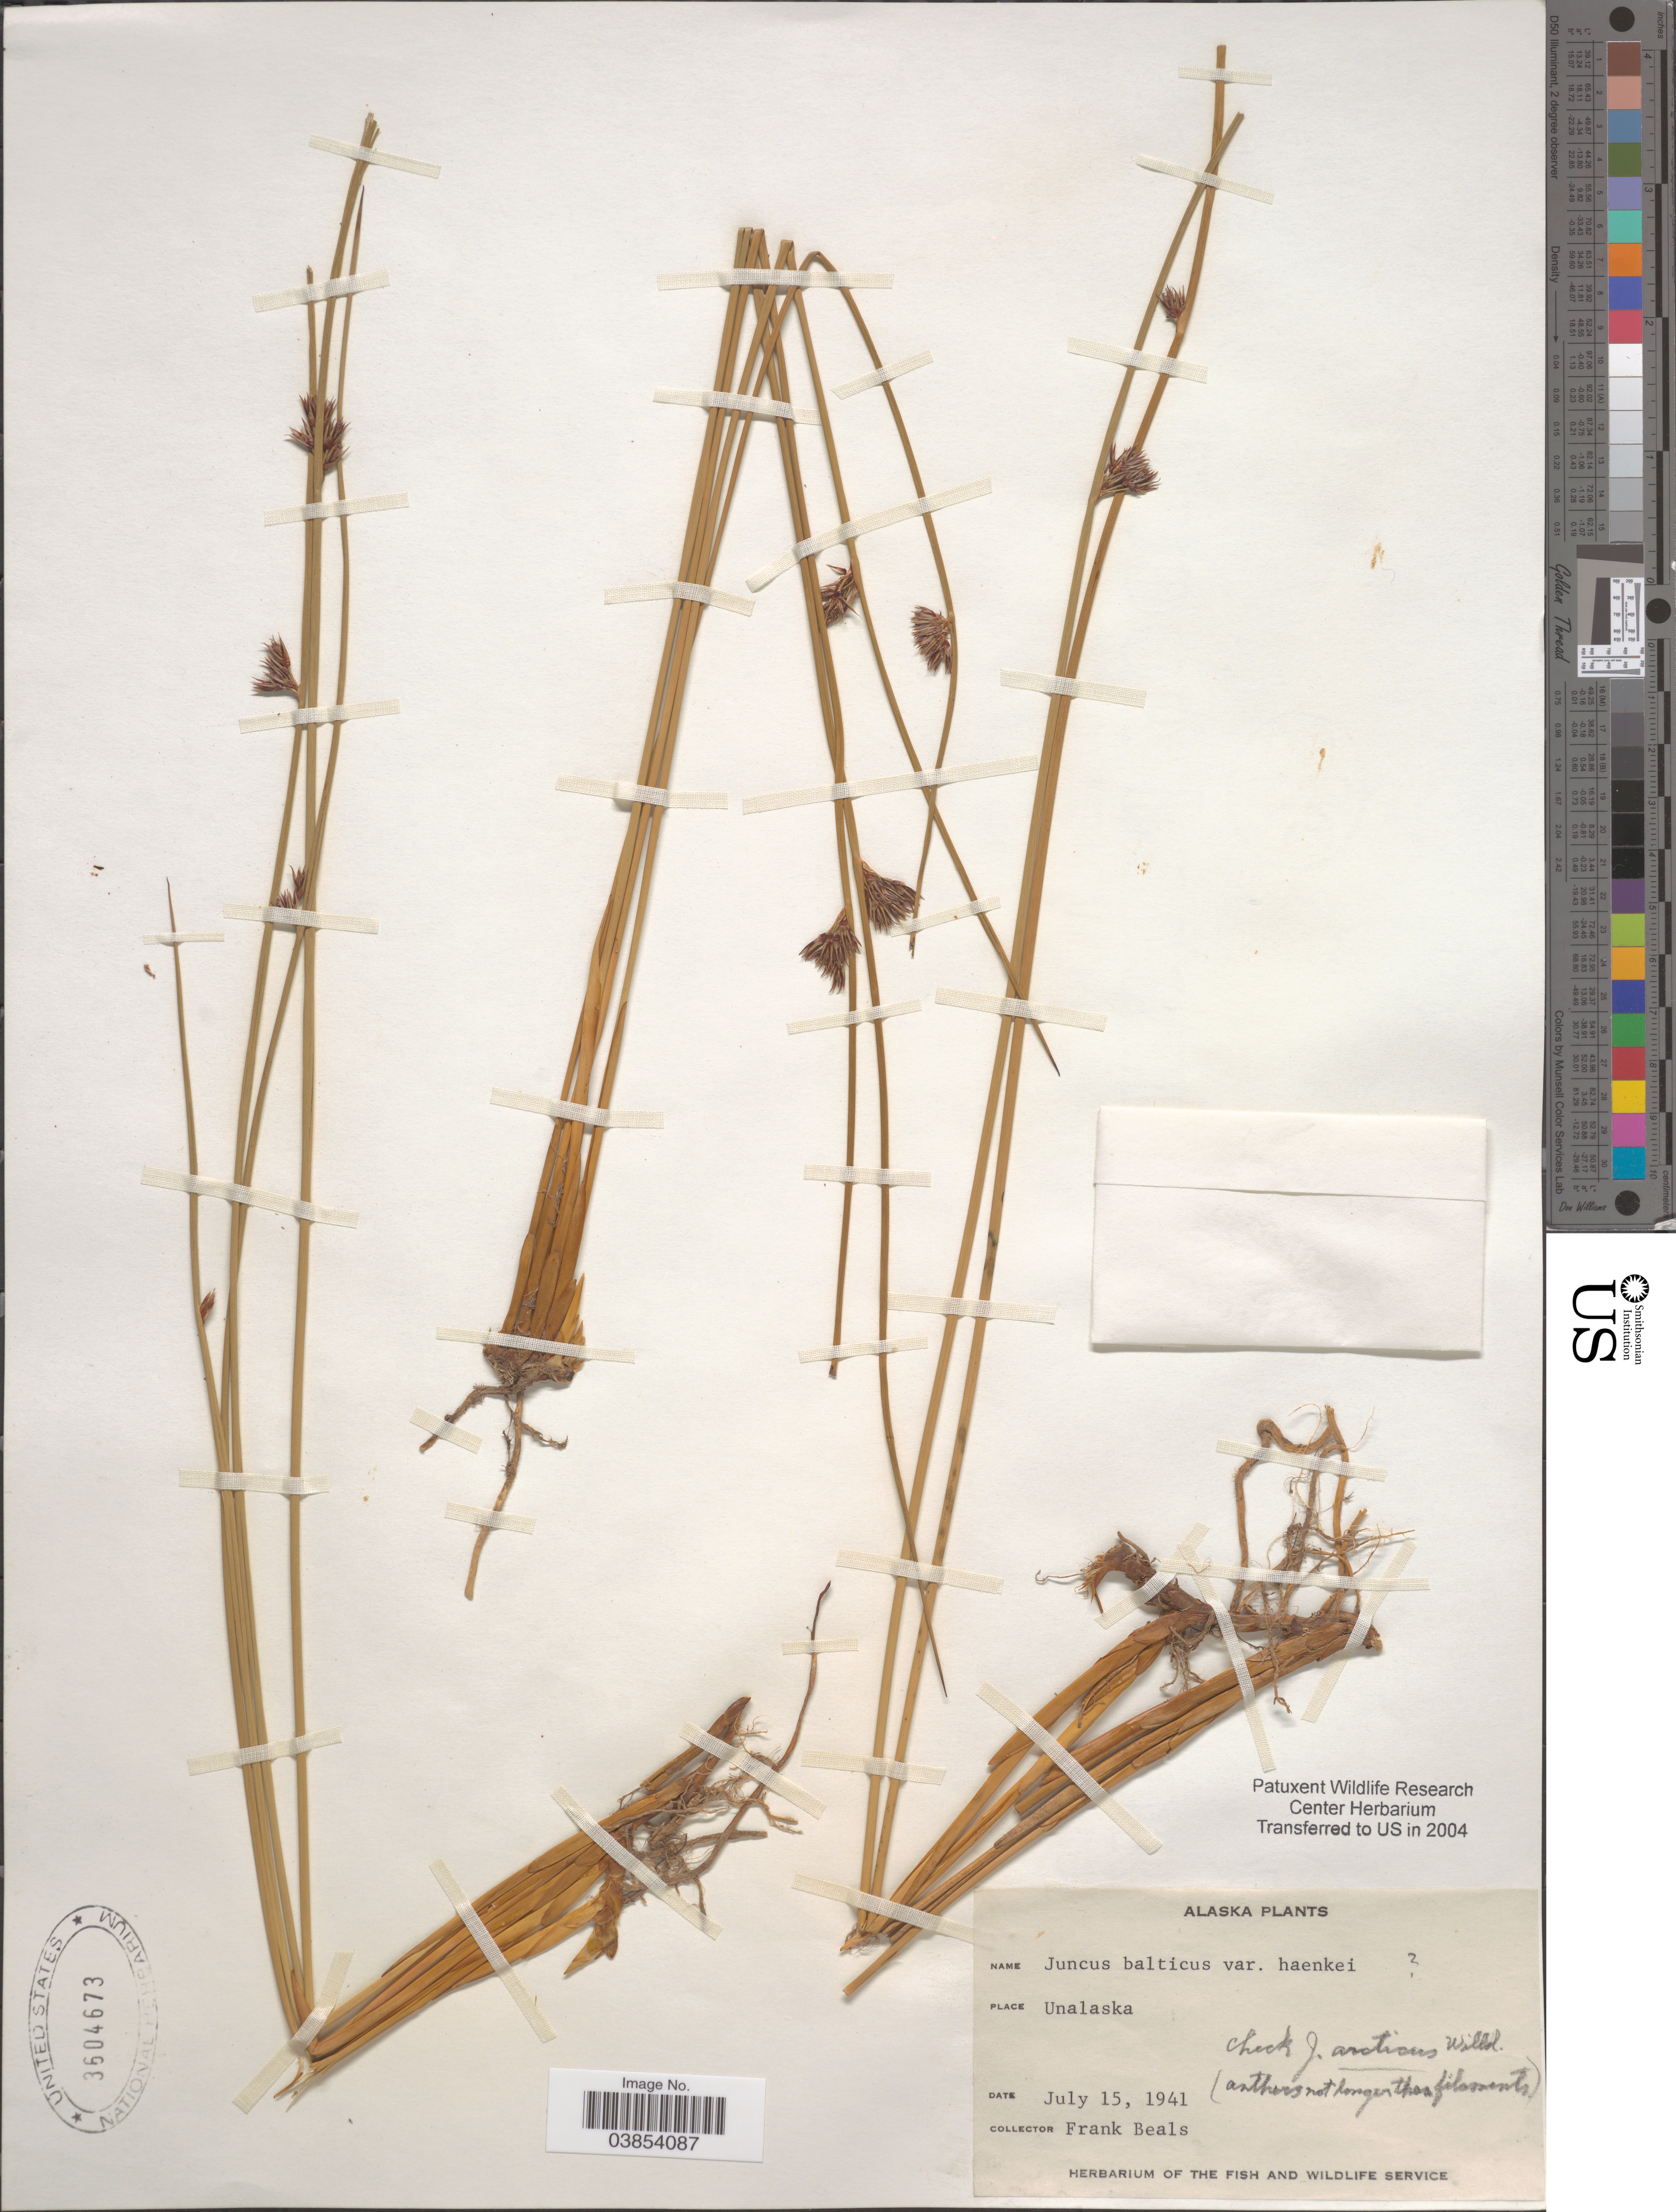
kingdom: Plantae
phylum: Tracheophyta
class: Liliopsida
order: Poales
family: Juncaceae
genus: Juncus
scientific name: Juncus haenkei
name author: E. Mey.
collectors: F. Beals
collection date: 1941-07-15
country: United States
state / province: Alaska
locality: Unalaska.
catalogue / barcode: US 3604673